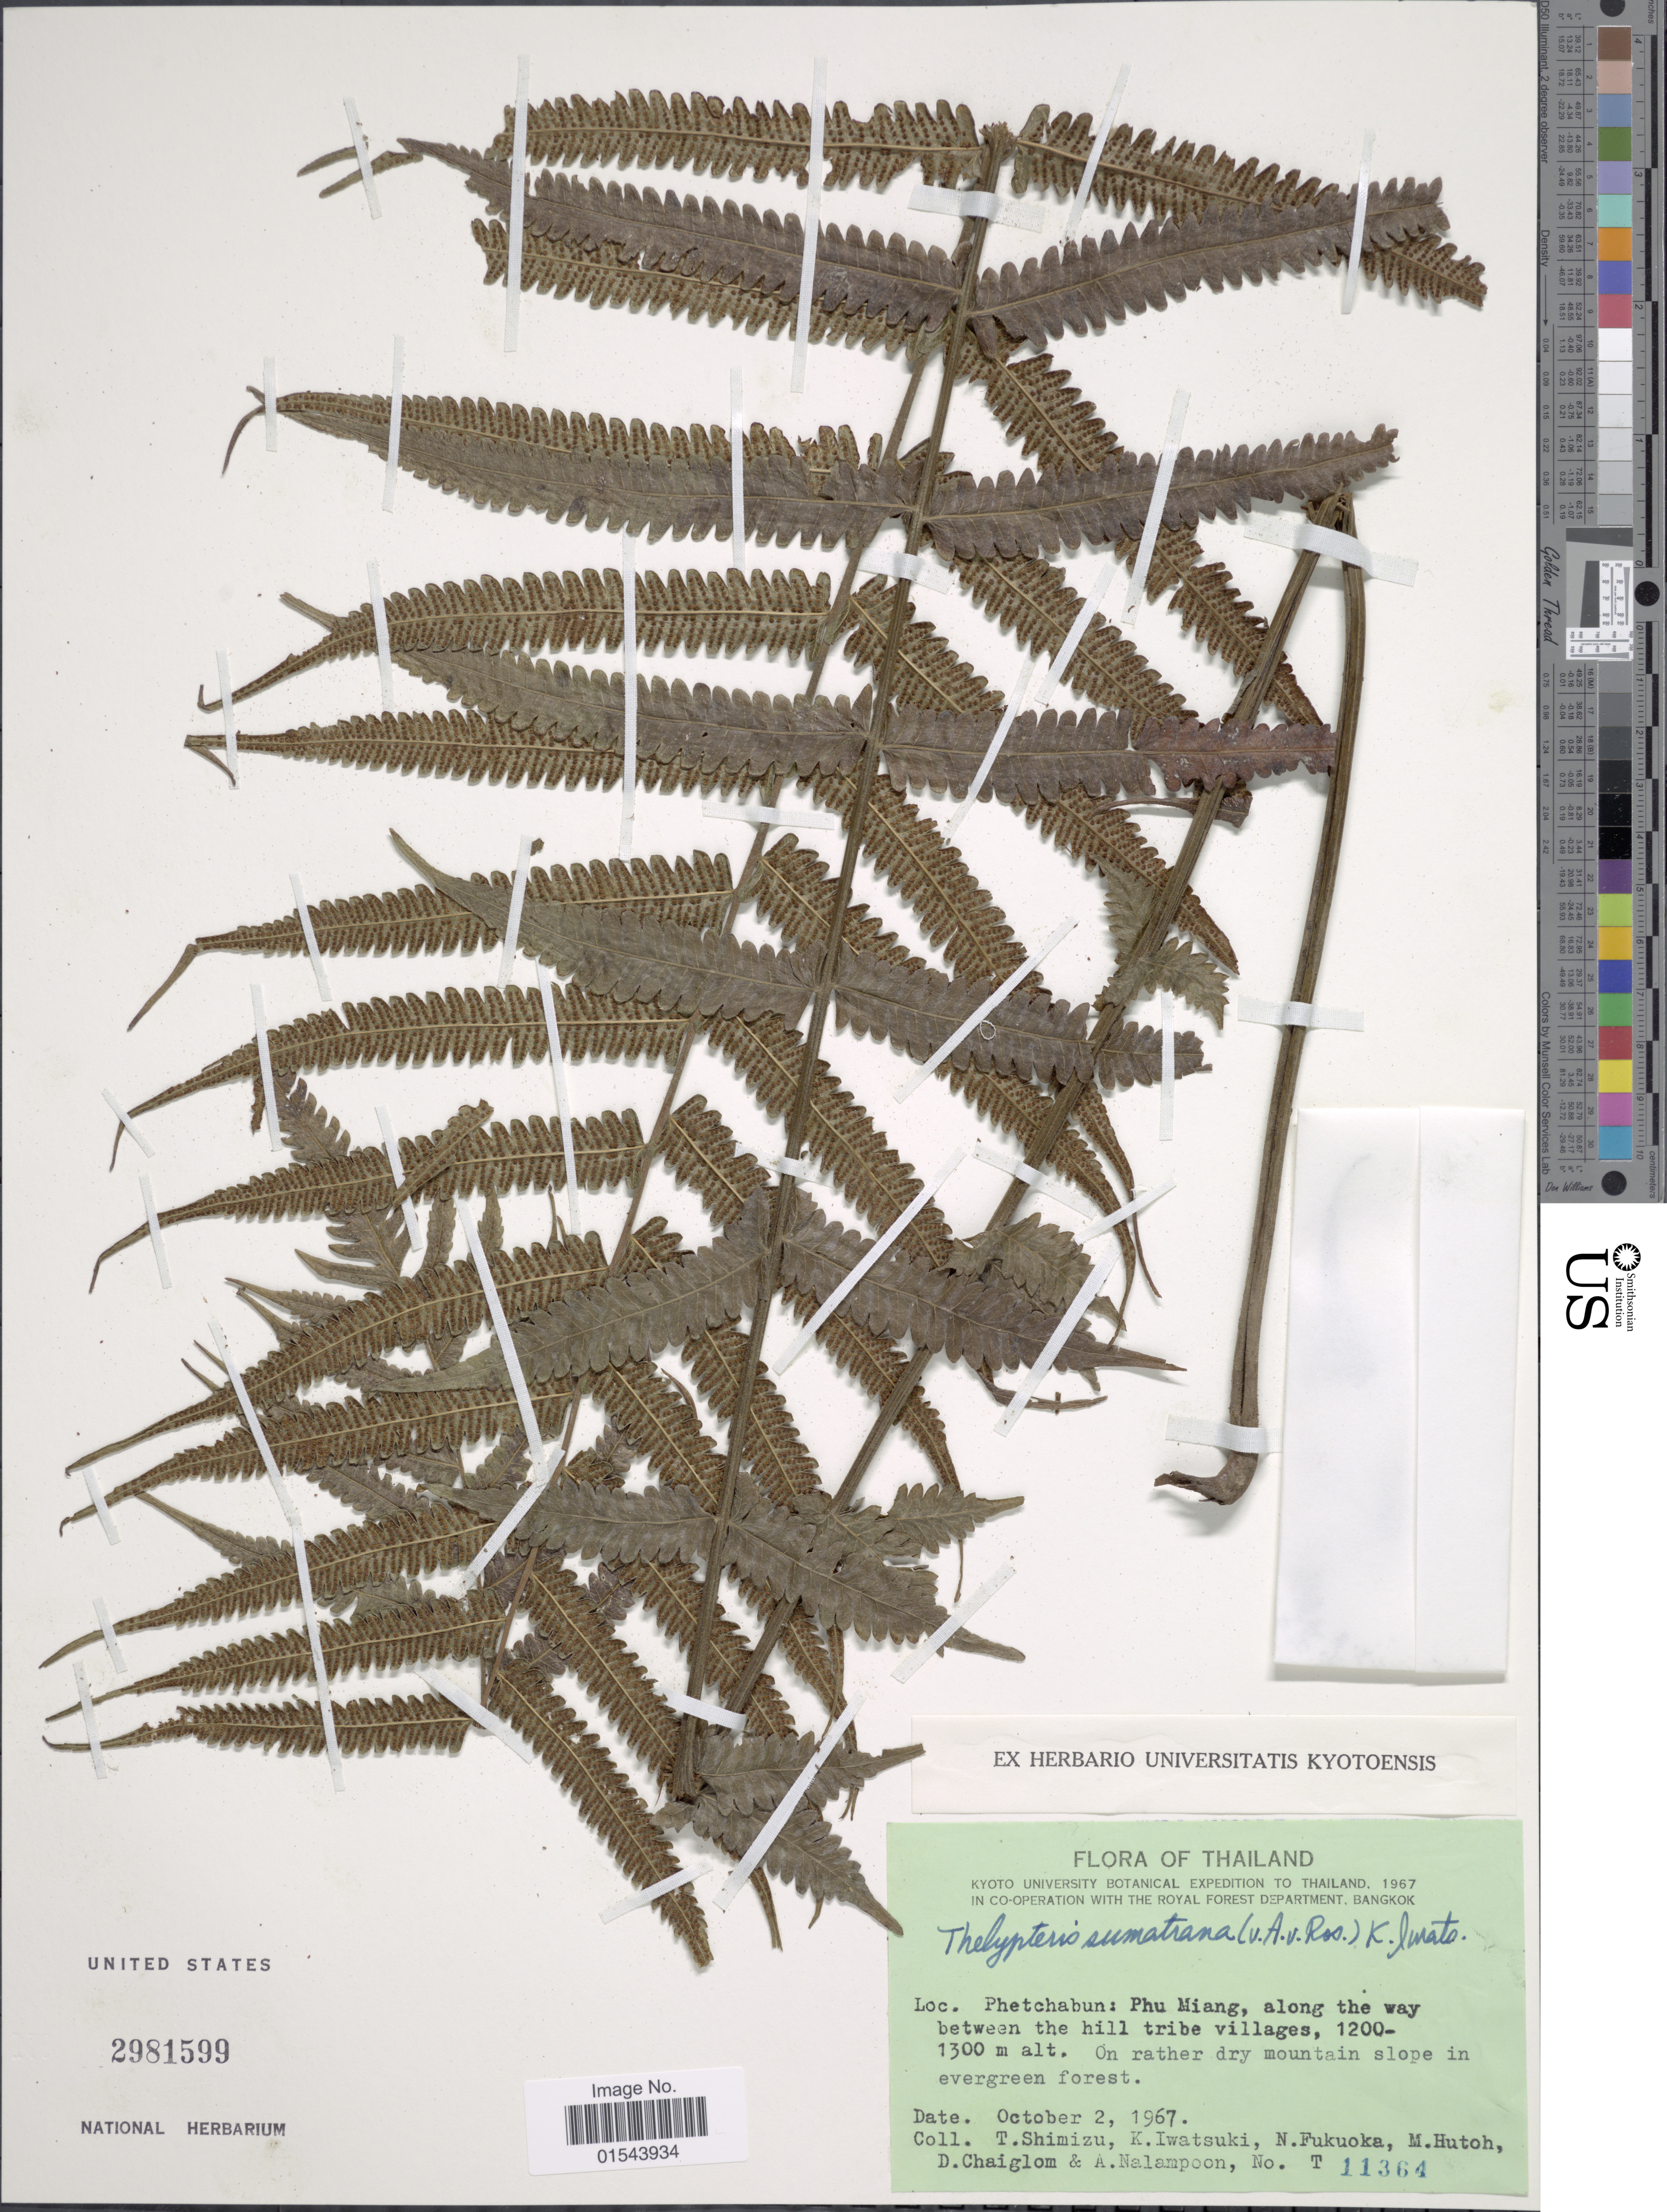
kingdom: Plantae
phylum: Tracheophyta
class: Polypodiopsida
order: Polypodiales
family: Thelypteridaceae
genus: Christella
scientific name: Christella sumatrana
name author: (Alderw.) Mitsuta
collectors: T. Shimizu, K. Iwatsuki, N. Fukuoka, M. Hutoh & et al.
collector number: T 11364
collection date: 1967-10-02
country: Thailand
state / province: Phetchabun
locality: Phetchabun: Phu Miang, along the way between the hill tribe villages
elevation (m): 1200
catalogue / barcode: US 2981599